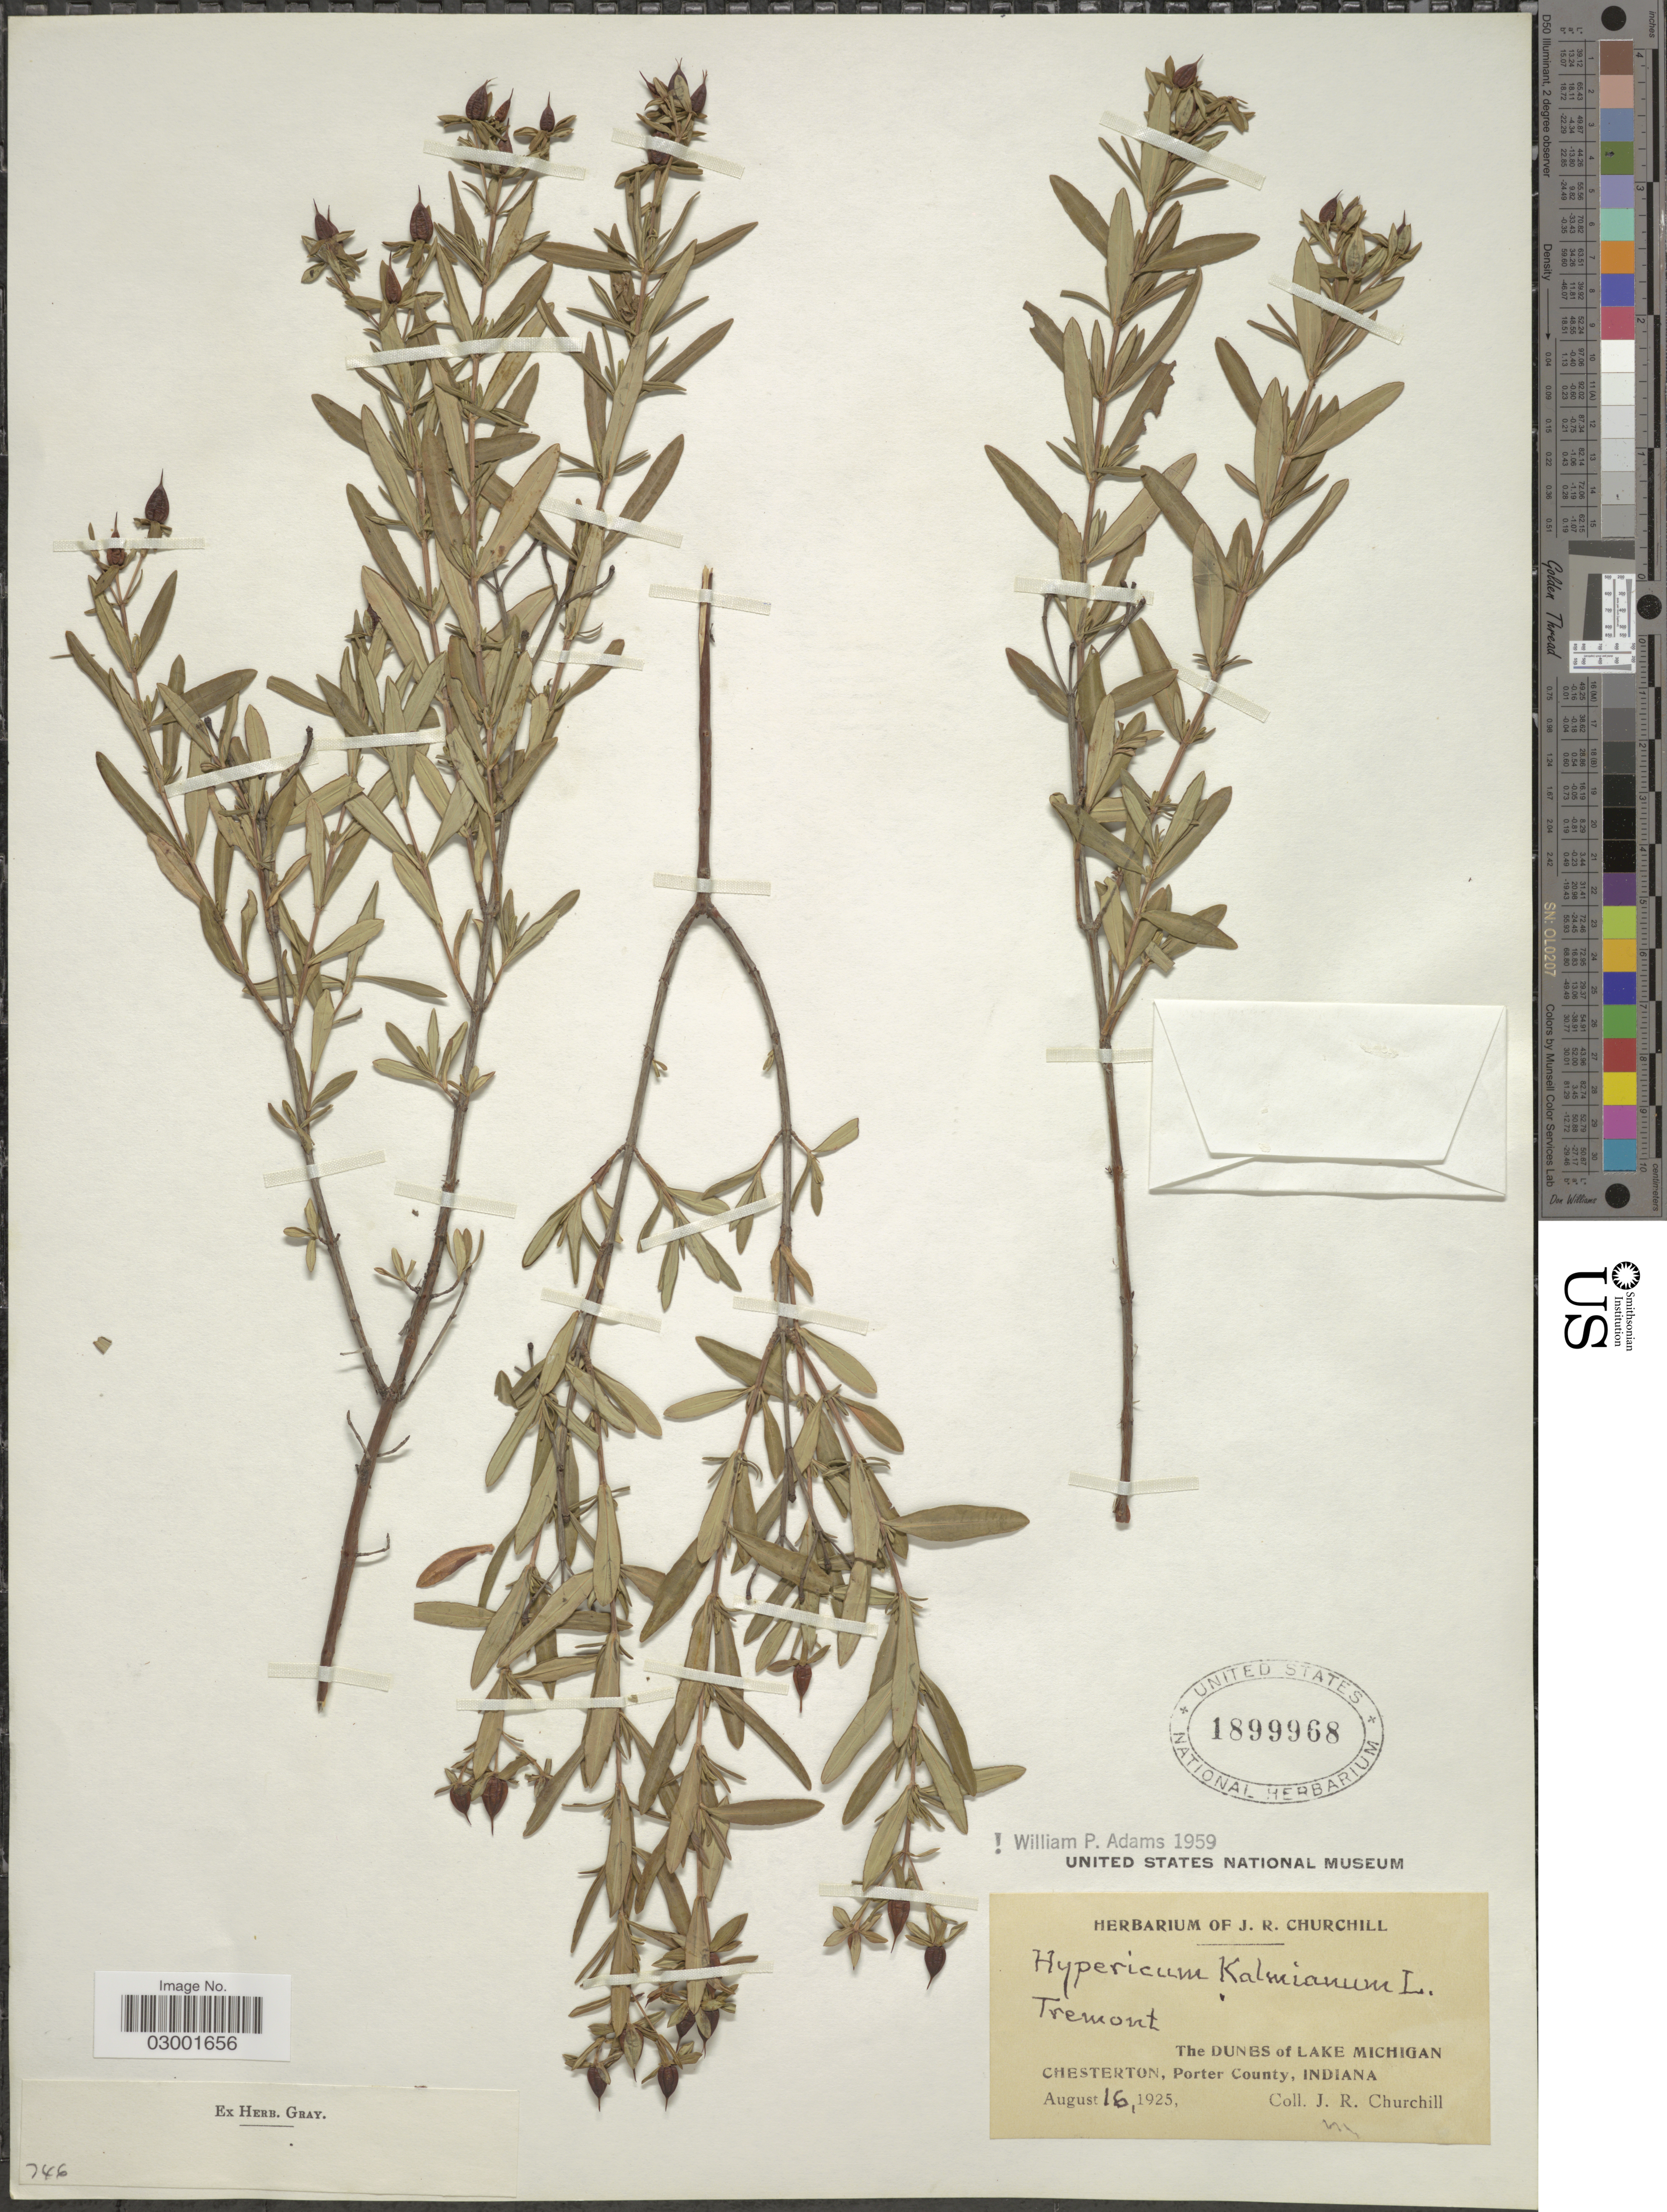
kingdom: Plantae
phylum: Tracheophyta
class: Magnoliopsida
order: Malpighiales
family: Hypericaceae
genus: Hypericum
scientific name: Hypericum kalmianum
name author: L.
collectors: J. Churchill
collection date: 1925-08-16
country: United States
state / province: Indiana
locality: The Dunes of Lake Michigan. Chesterton, Porter County, Indiana.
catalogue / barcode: US 1899968